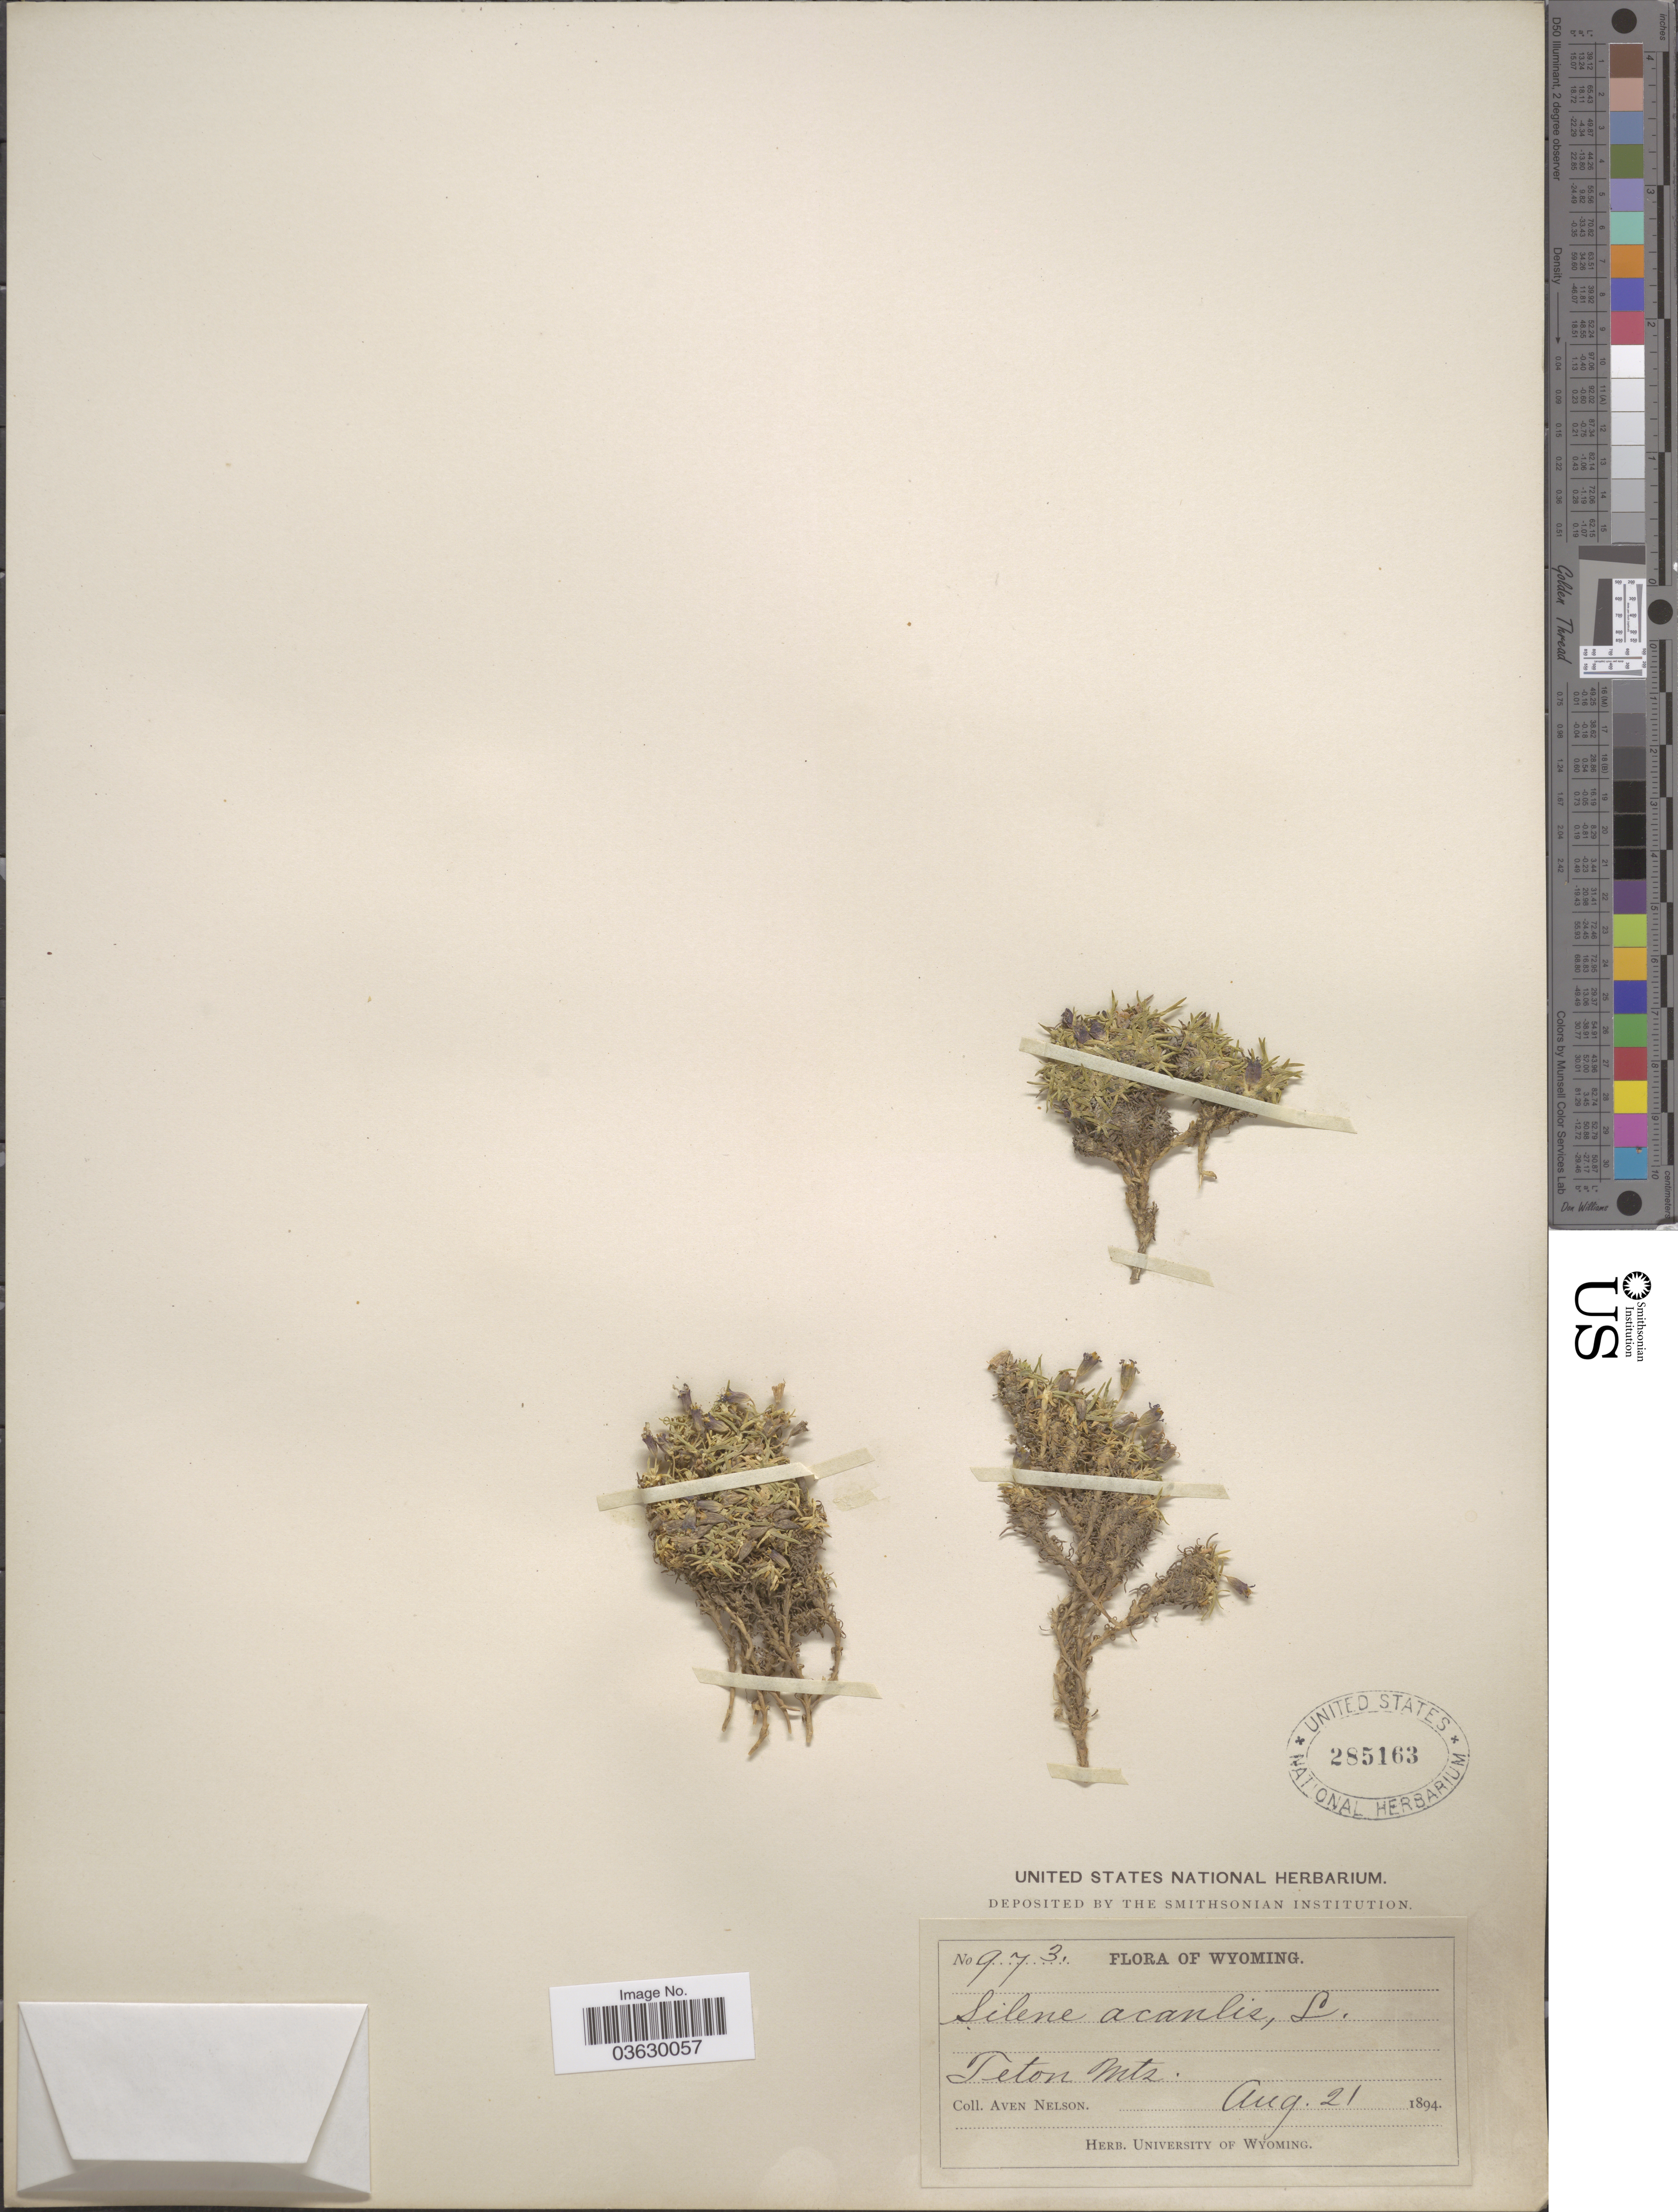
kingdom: Plantae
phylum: Tracheophyta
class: Magnoliopsida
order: Caryophyllales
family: Caryophyllaceae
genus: Silene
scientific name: Silene acaulis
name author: (L.) Jacq.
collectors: A. Nelson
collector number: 973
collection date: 1894-08-21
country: United States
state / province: Wyoming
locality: Teton Mts.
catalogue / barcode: US 285163